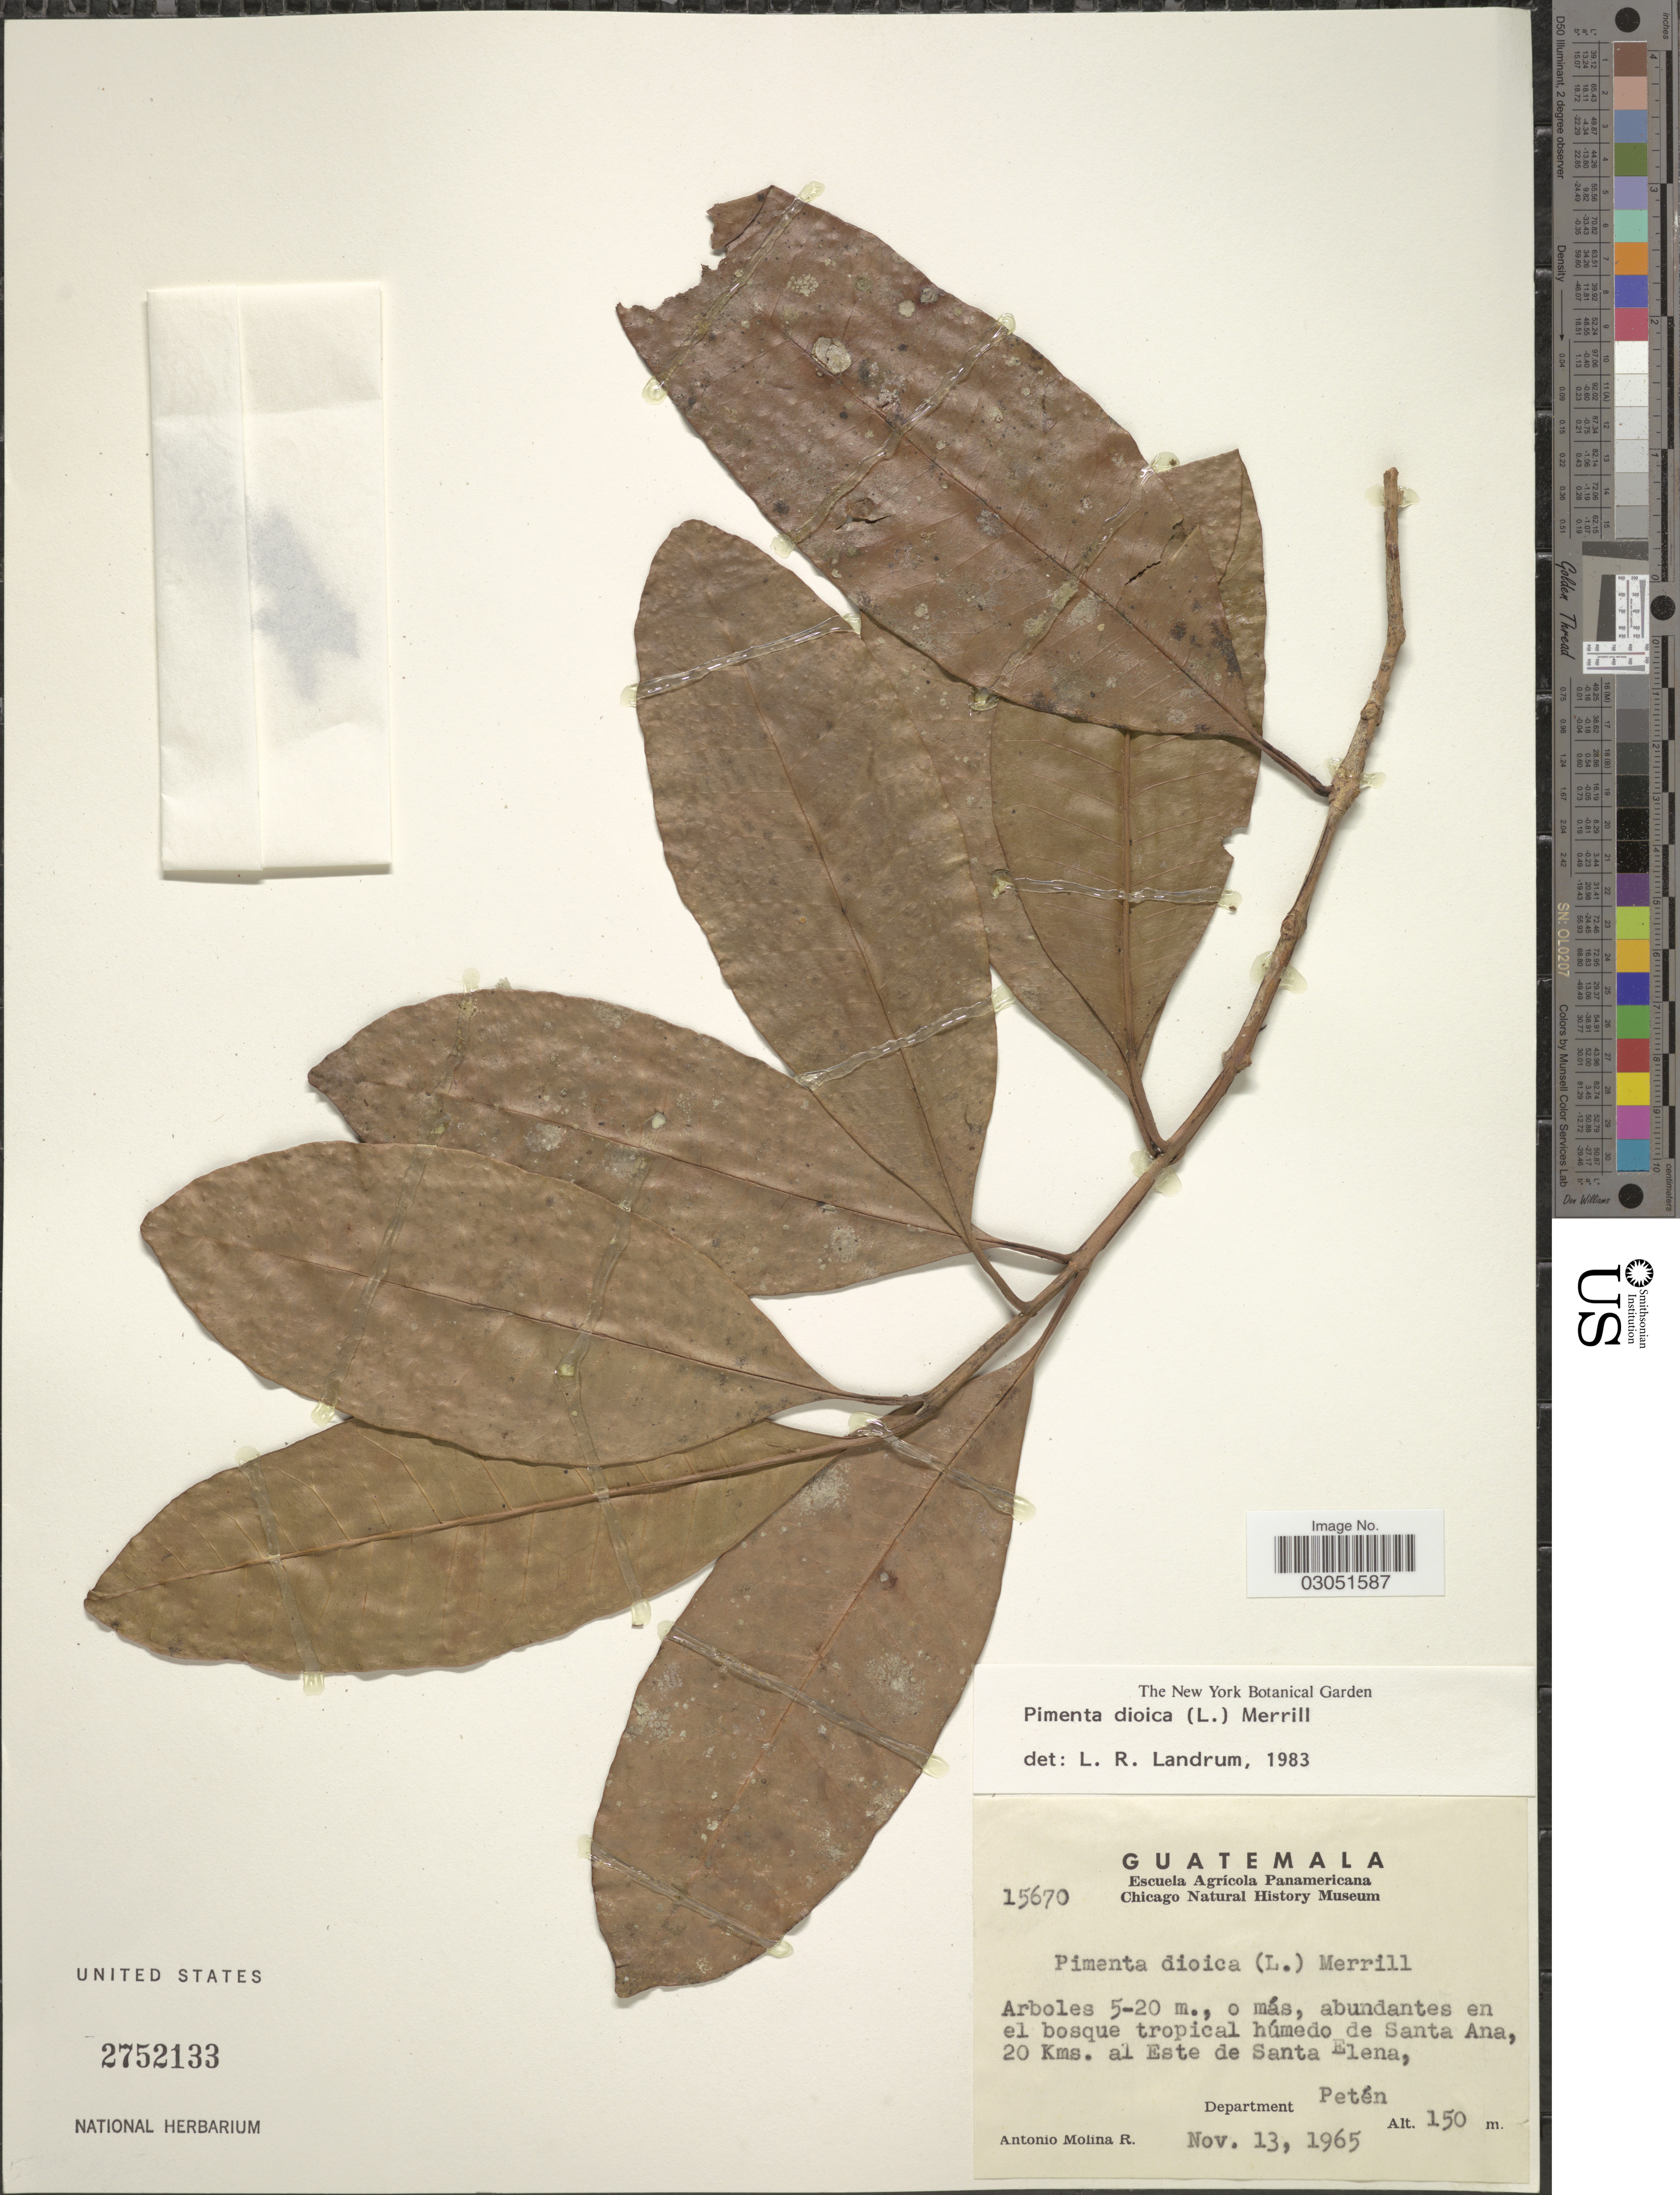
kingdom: Plantae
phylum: Tracheophyta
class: Magnoliopsida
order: Myrtales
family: Myrtaceae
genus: Pimenta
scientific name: Pimenta dioica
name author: (L.) Merr.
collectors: A. Molina R.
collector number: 15670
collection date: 1965-11-13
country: Guatemala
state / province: El Petén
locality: Abundantes en el bosque tropical húmedo de Santa Ana, 20 Kms. al Este de Santa Elena, Department Petén.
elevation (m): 150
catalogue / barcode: US 2752133